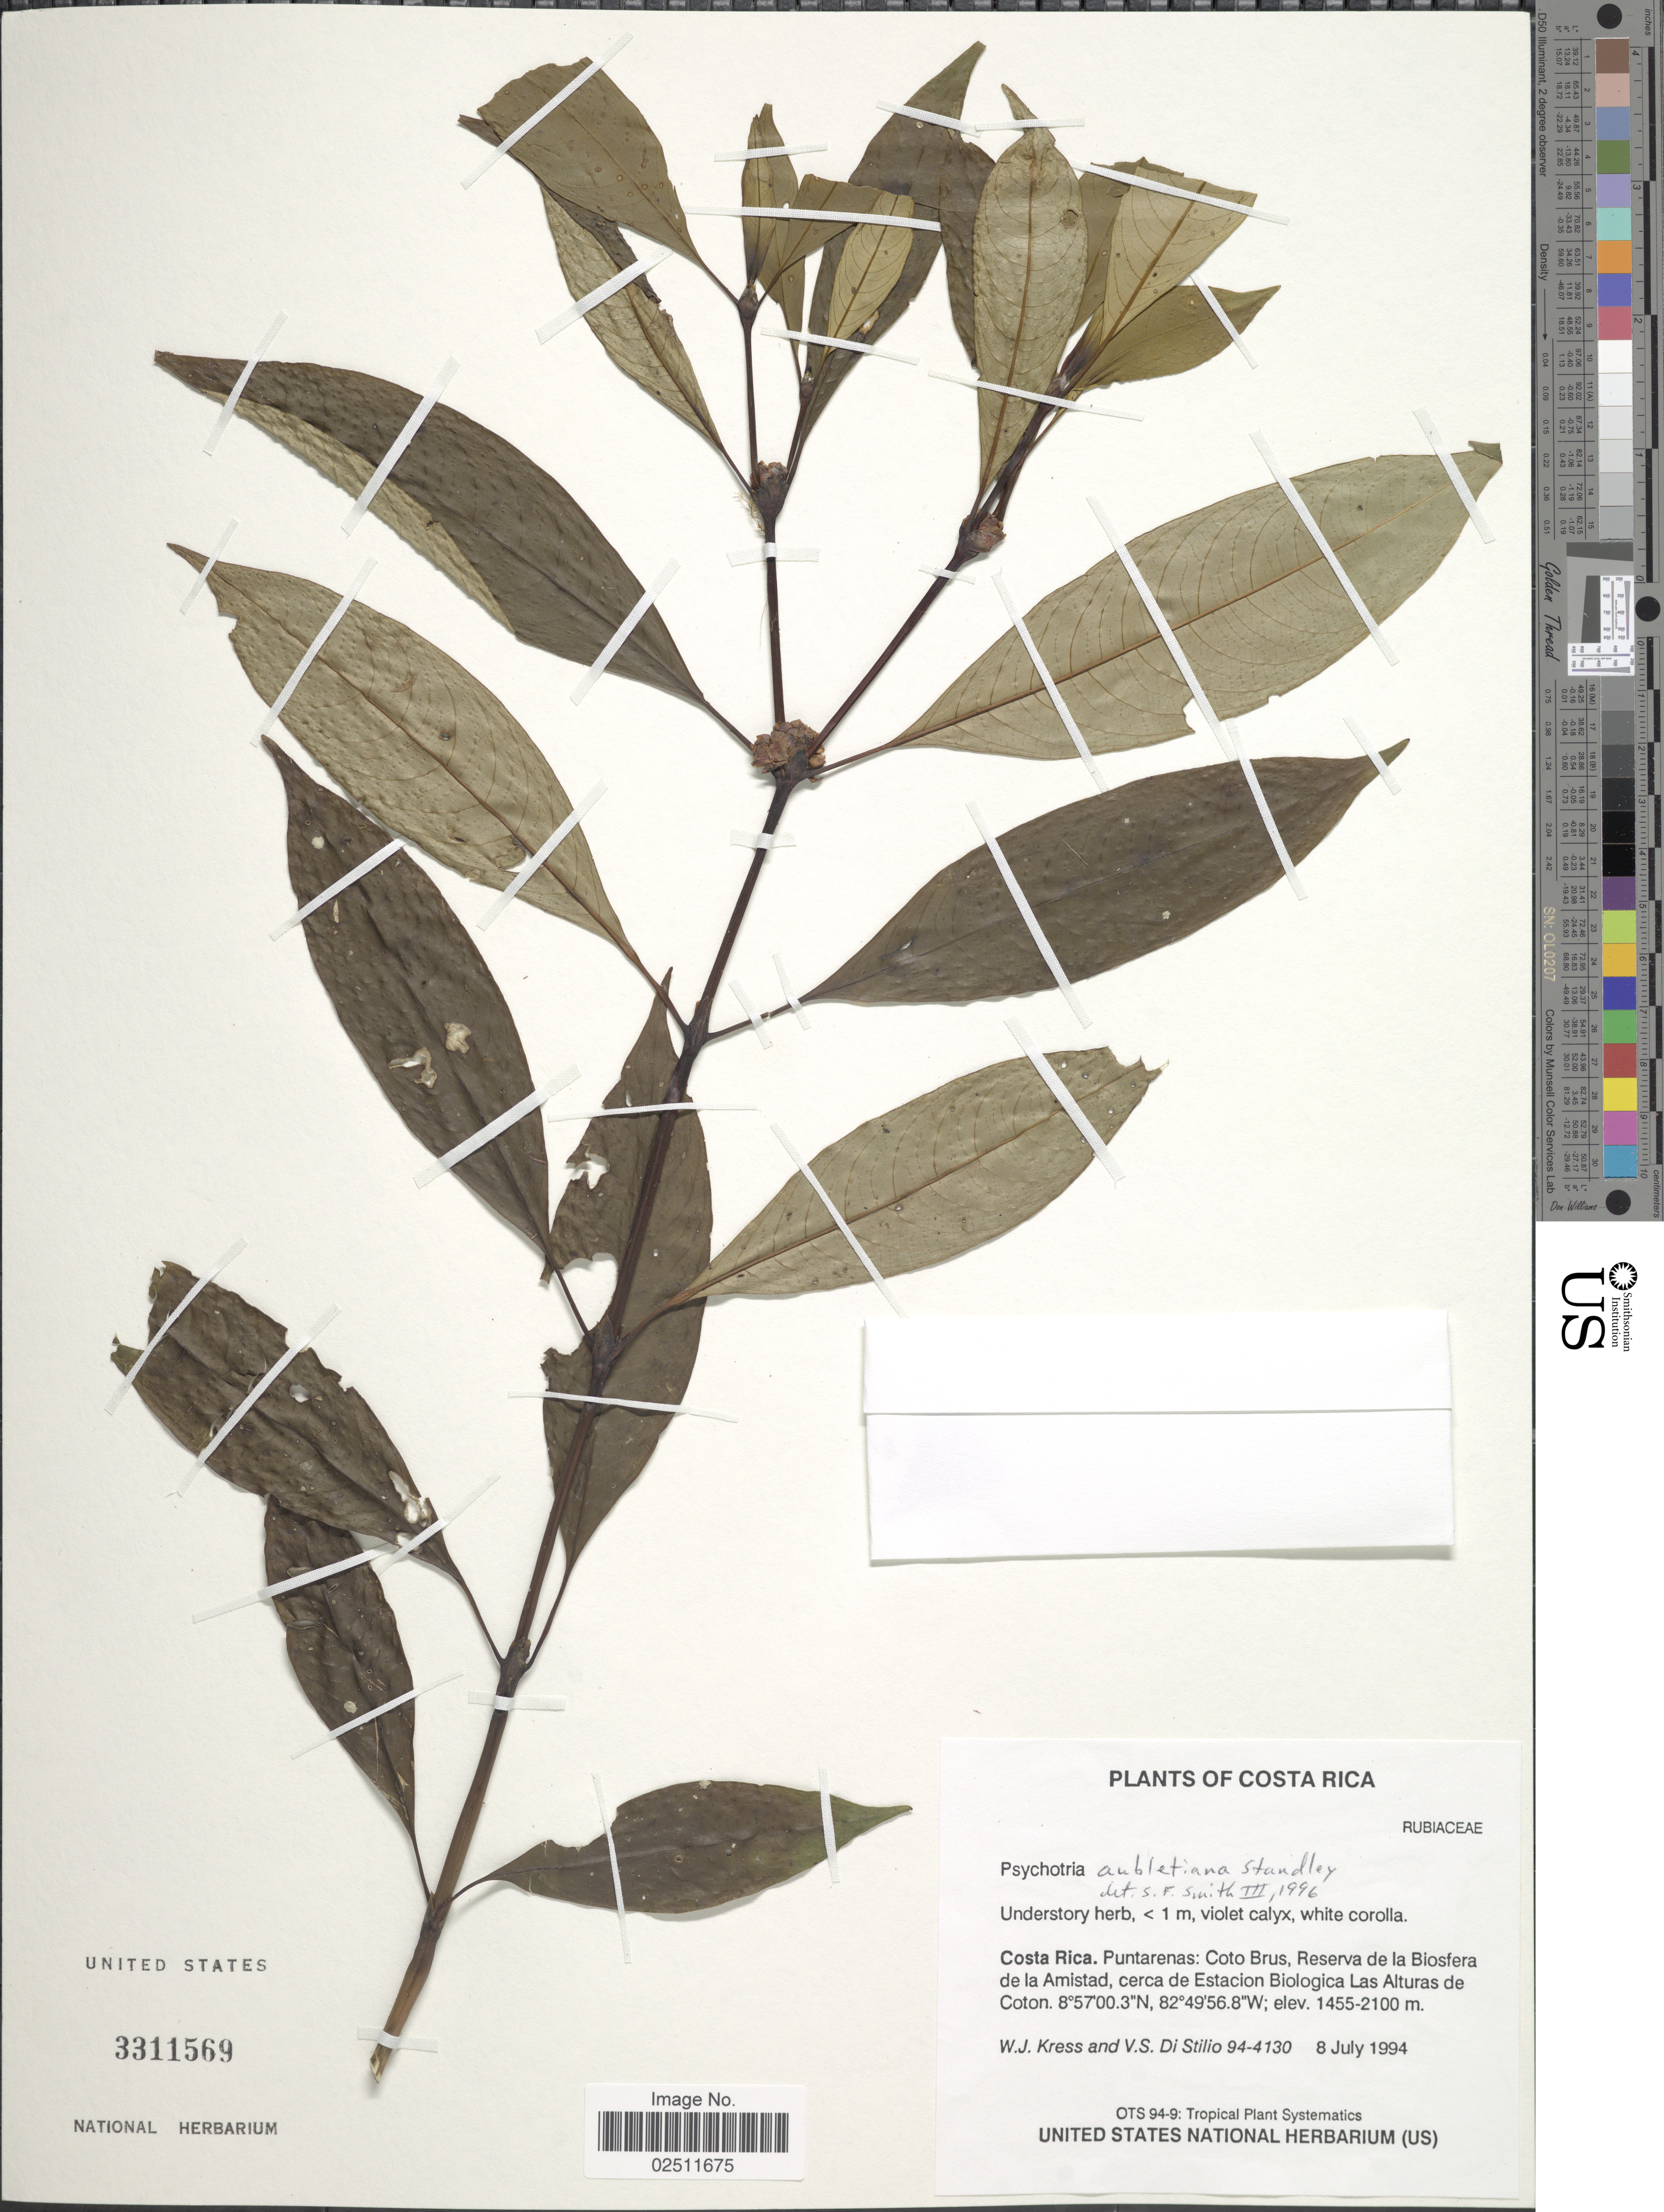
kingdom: Plantae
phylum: Tracheophyta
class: Magnoliopsida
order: Gentianales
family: Rubiaceae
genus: Psychotria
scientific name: Psychotria aubletiana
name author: Steyerm.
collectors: W. J. Kress & V. Di Stilio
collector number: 94-4130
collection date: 1994-07-08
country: Costa Rica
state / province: Puntarenas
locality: Coto Brus, Reserva de la Biosfera de la Amistad, cerca de Estacion Biologica Las Alturas de Coton.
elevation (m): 1455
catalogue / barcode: US 3311569